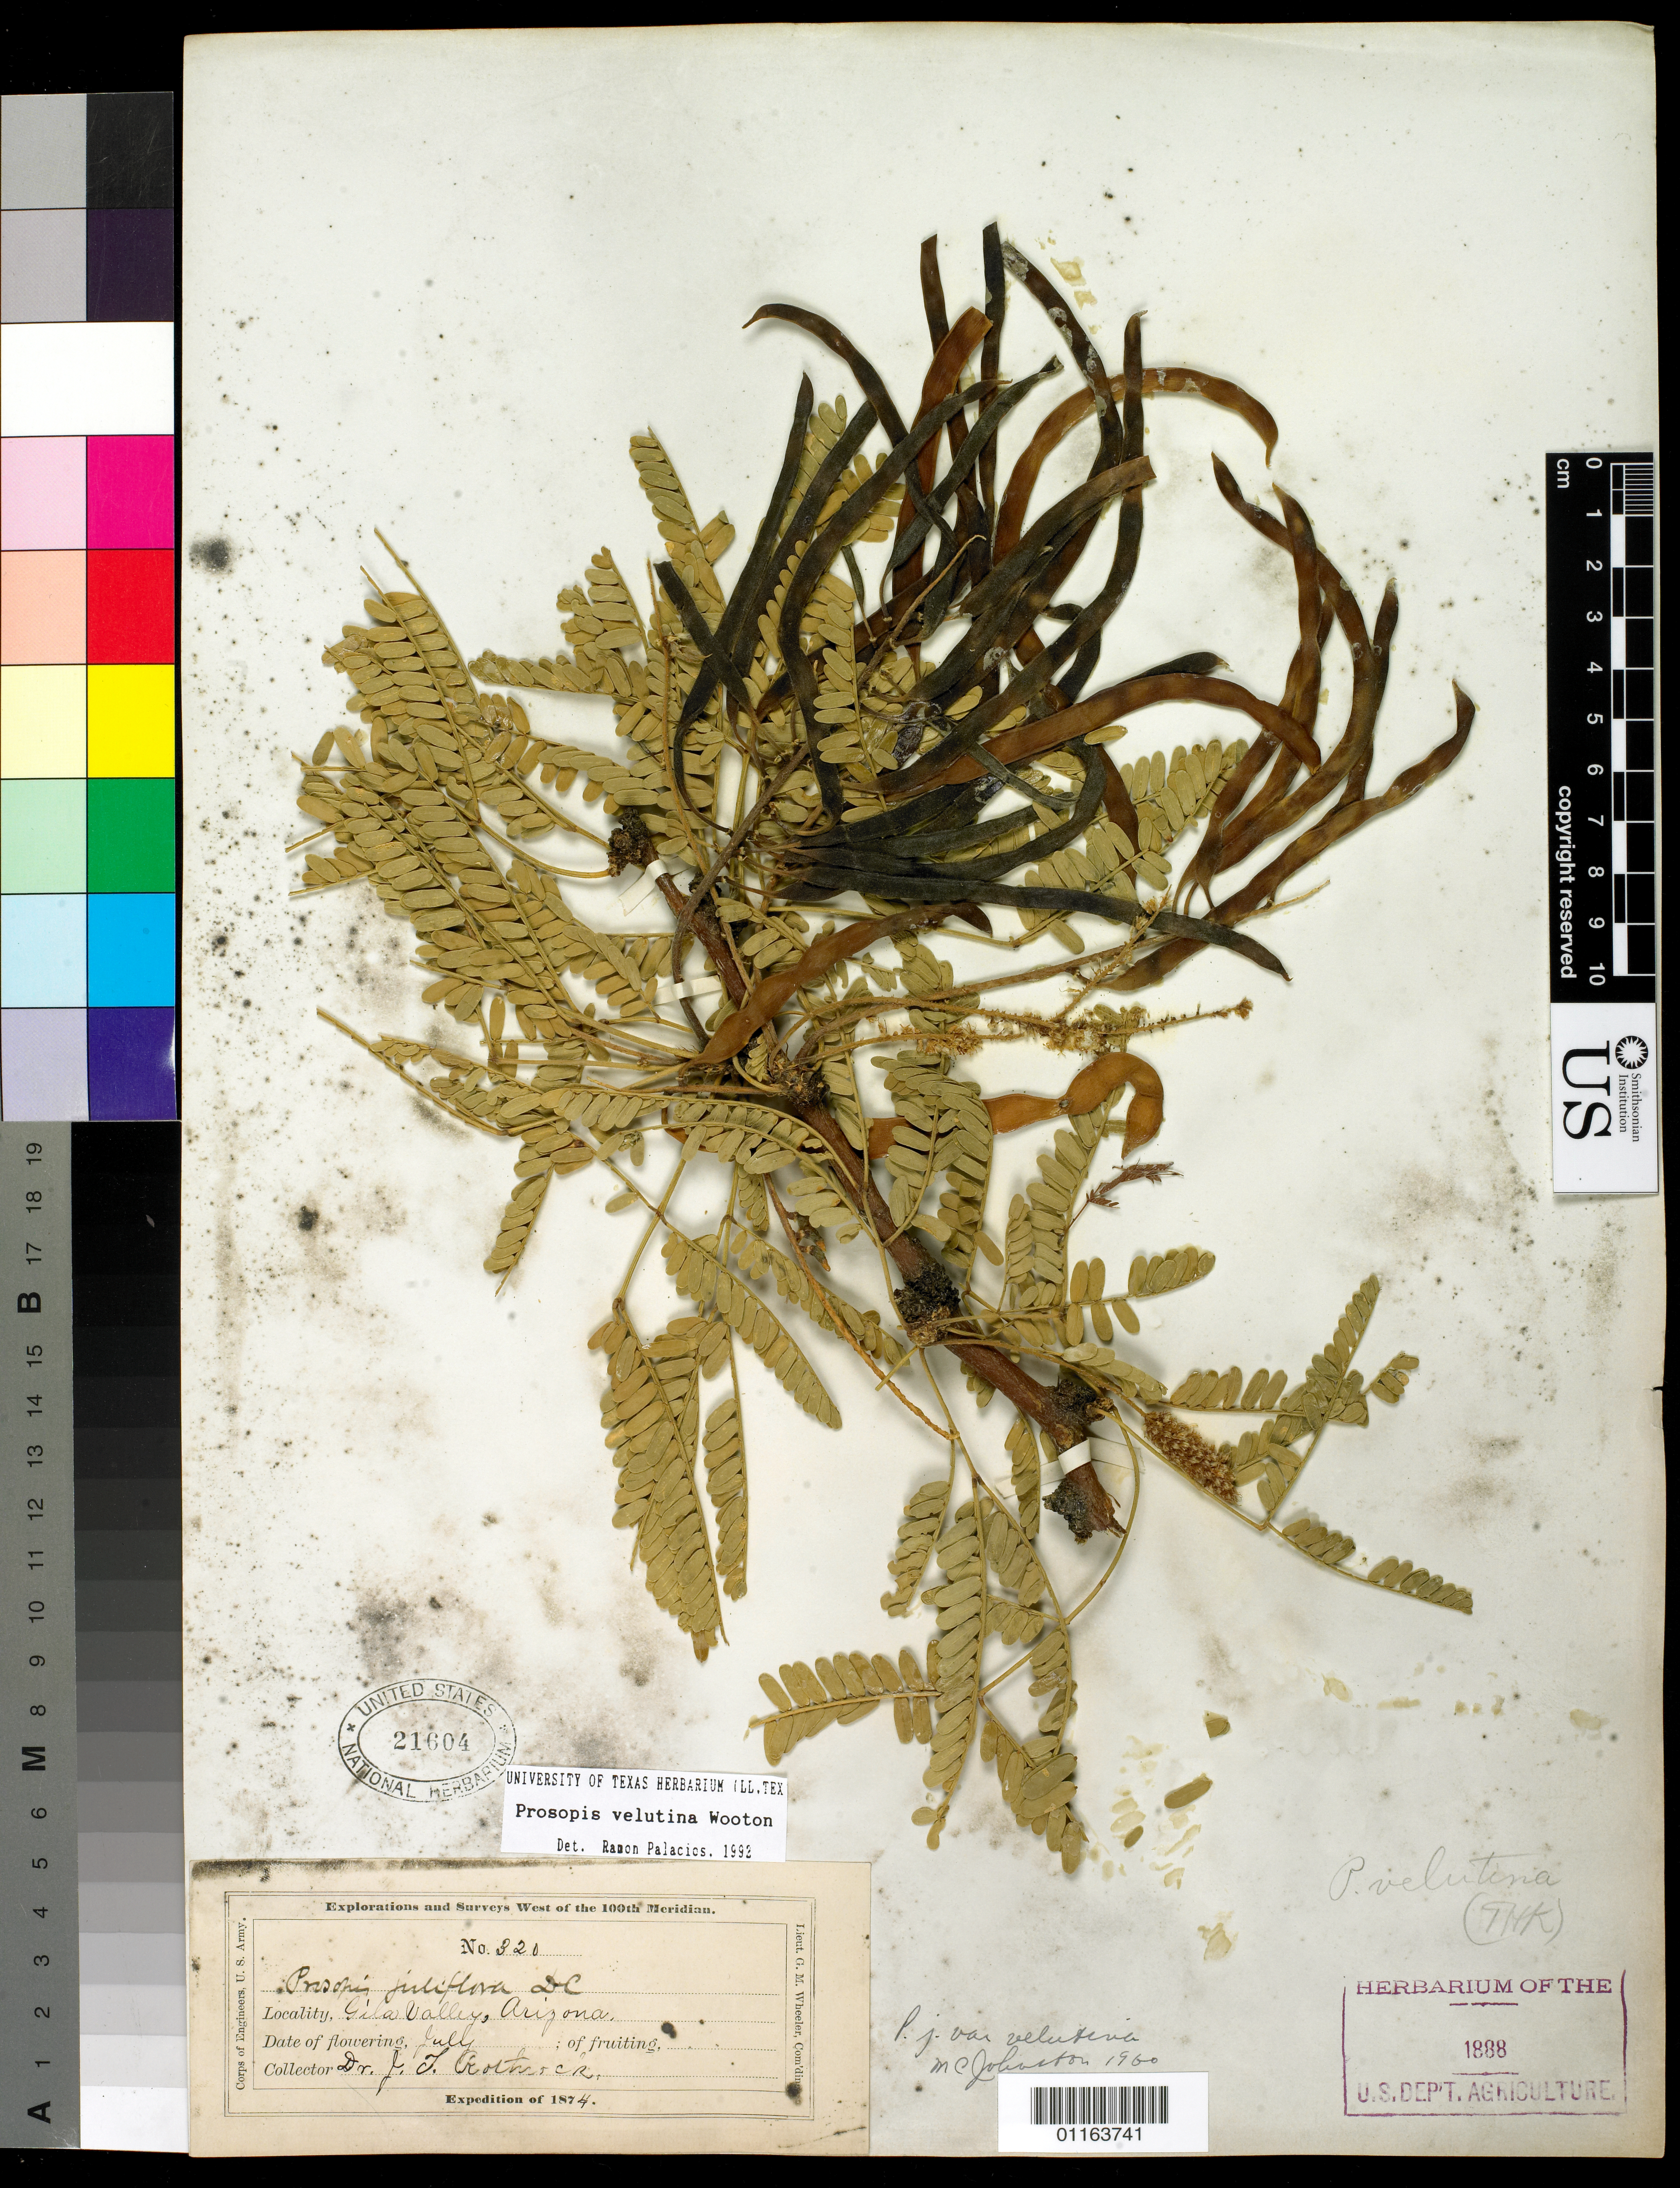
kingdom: Plantae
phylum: Tracheophyta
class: Magnoliopsida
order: Fabales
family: Fabaceae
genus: Neltuma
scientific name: Neltuma velutina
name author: (Wooton) Britton & Rose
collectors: J. T. Rothrock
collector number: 320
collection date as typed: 1874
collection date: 1874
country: United States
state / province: Arizona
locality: Gila Valley.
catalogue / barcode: US 21604